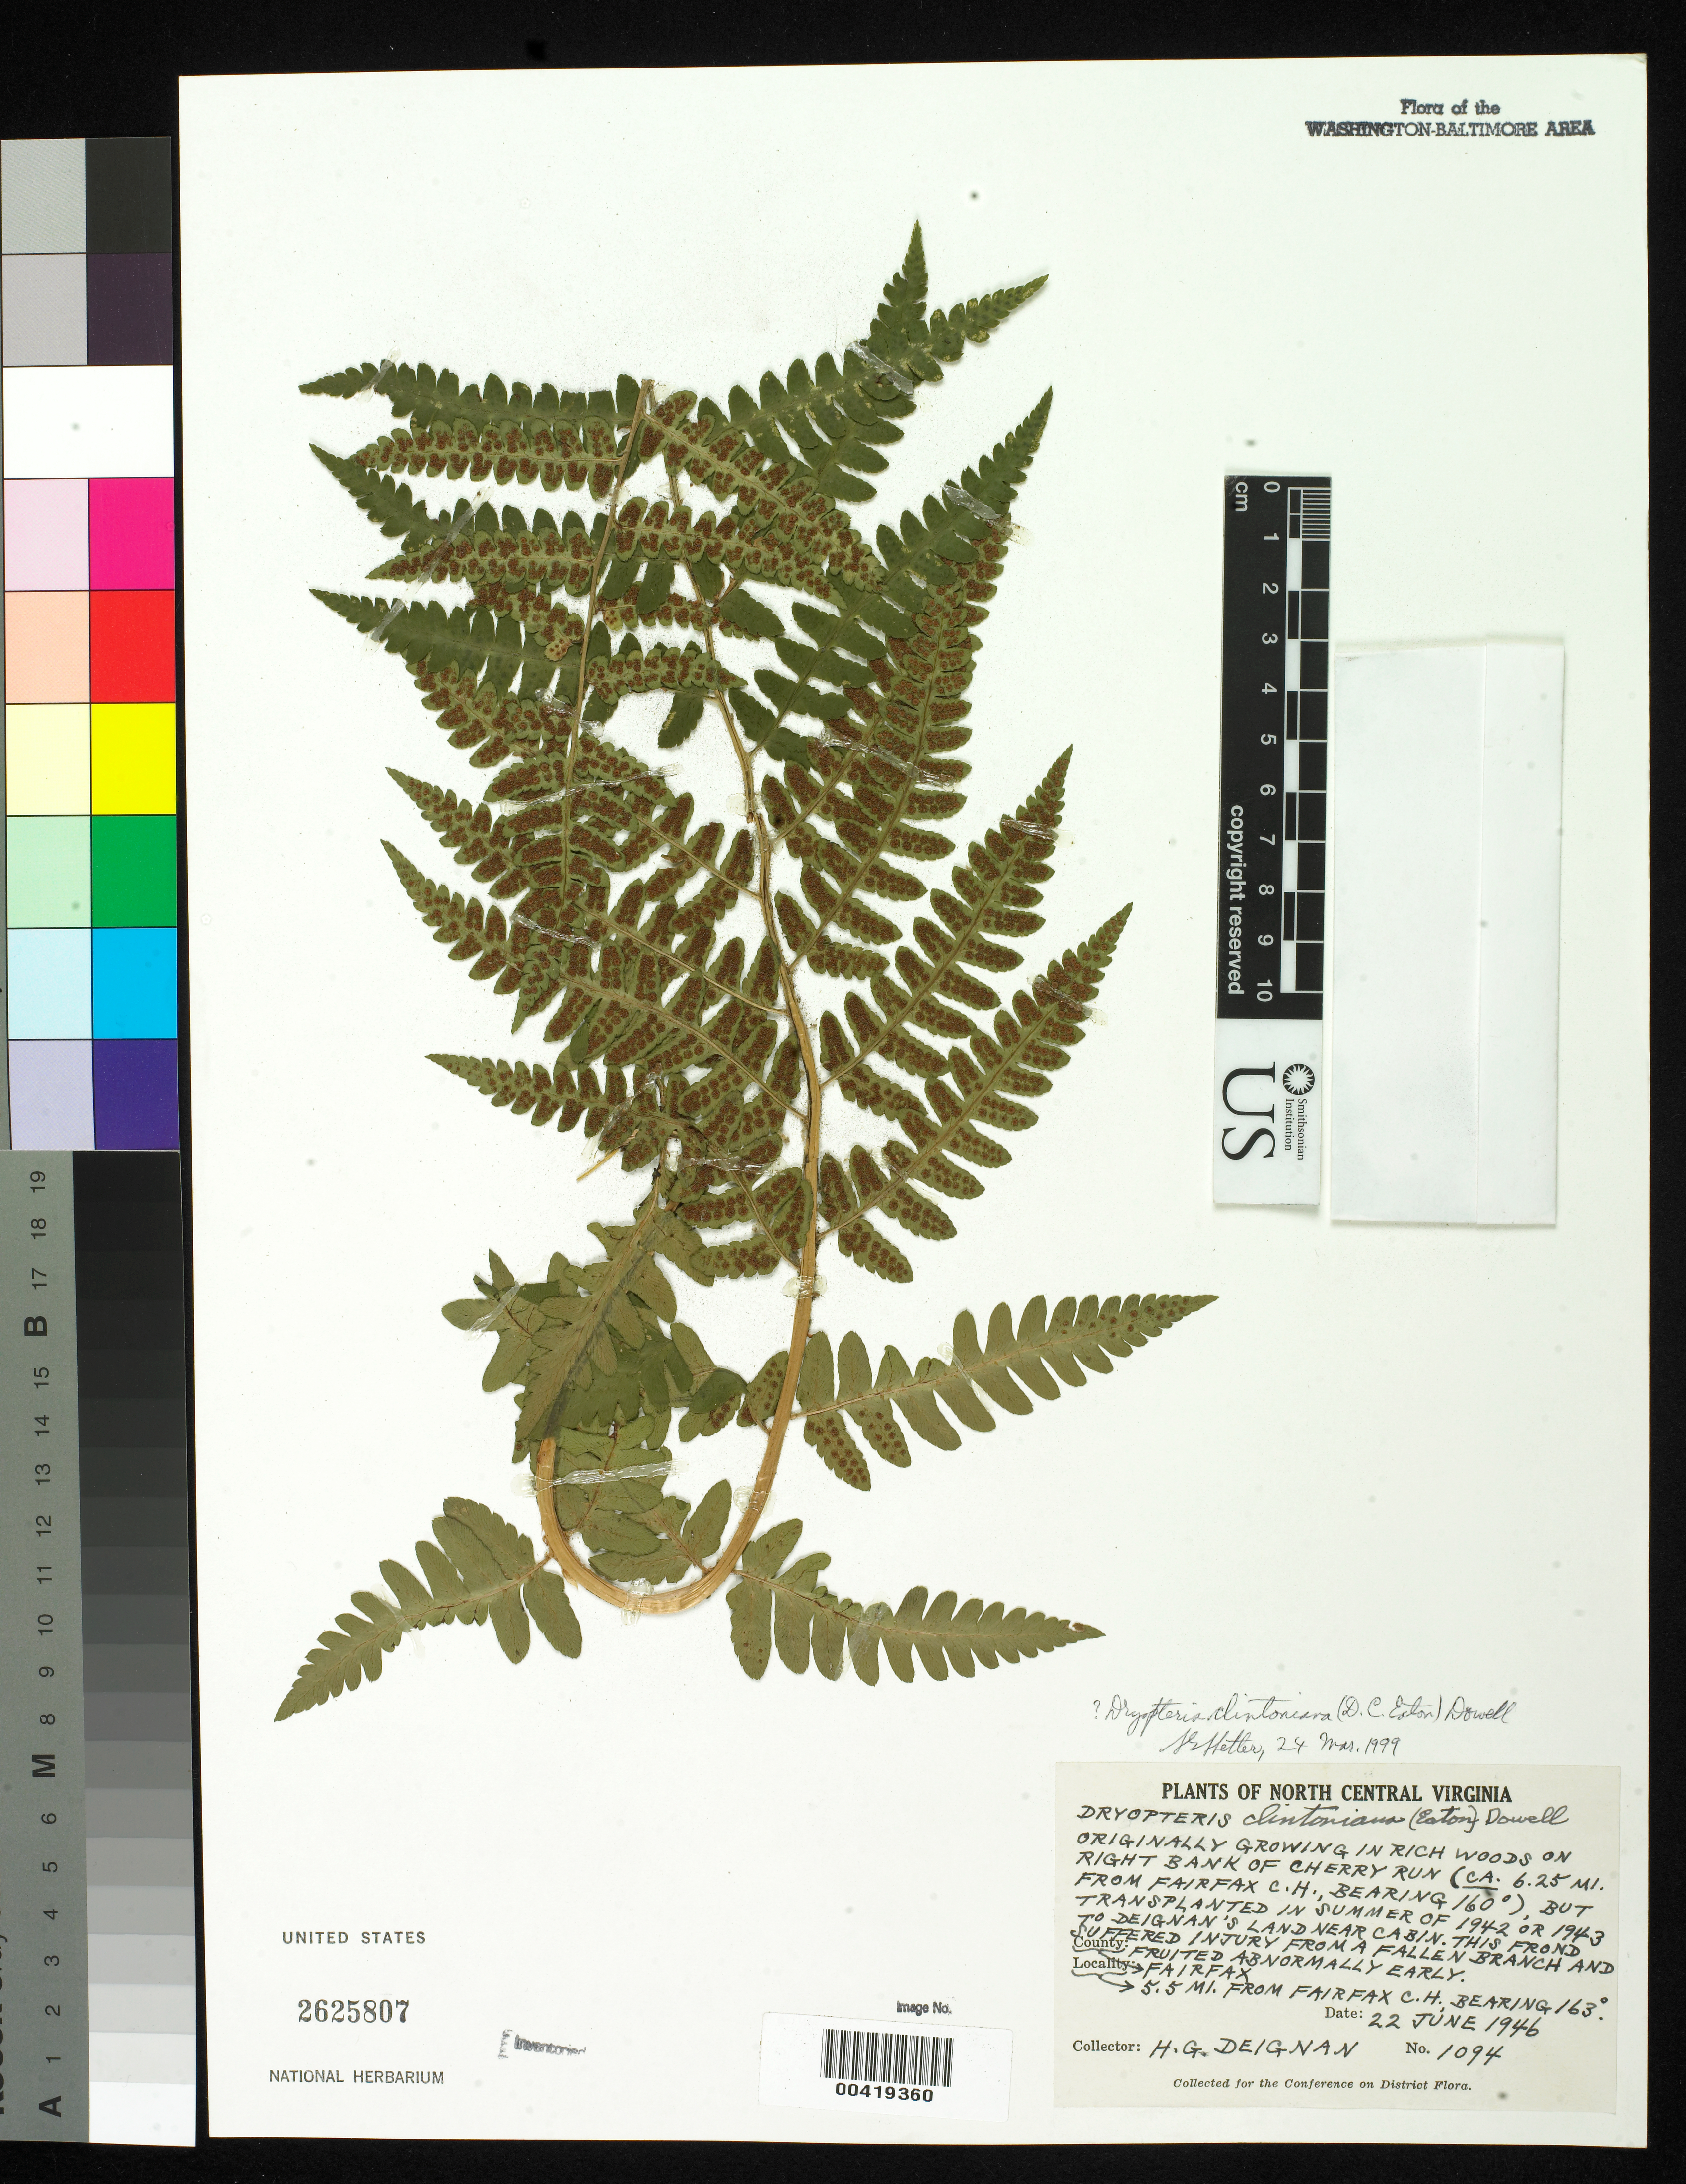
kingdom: Plantae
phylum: Tracheophyta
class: Polypodiopsida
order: Polypodiales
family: Dryopteridaceae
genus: Dryopteris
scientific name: Dryopteris clintoniana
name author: (D.C. Eaton) Dowell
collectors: H. Deignan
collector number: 1094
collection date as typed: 22 Jun 1946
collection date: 1946-06-22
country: United States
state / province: Virginia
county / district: Fairfax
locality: Cherry Run Transplant to Deignan Land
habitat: Originally growing in rich woods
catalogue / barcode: US 2625807